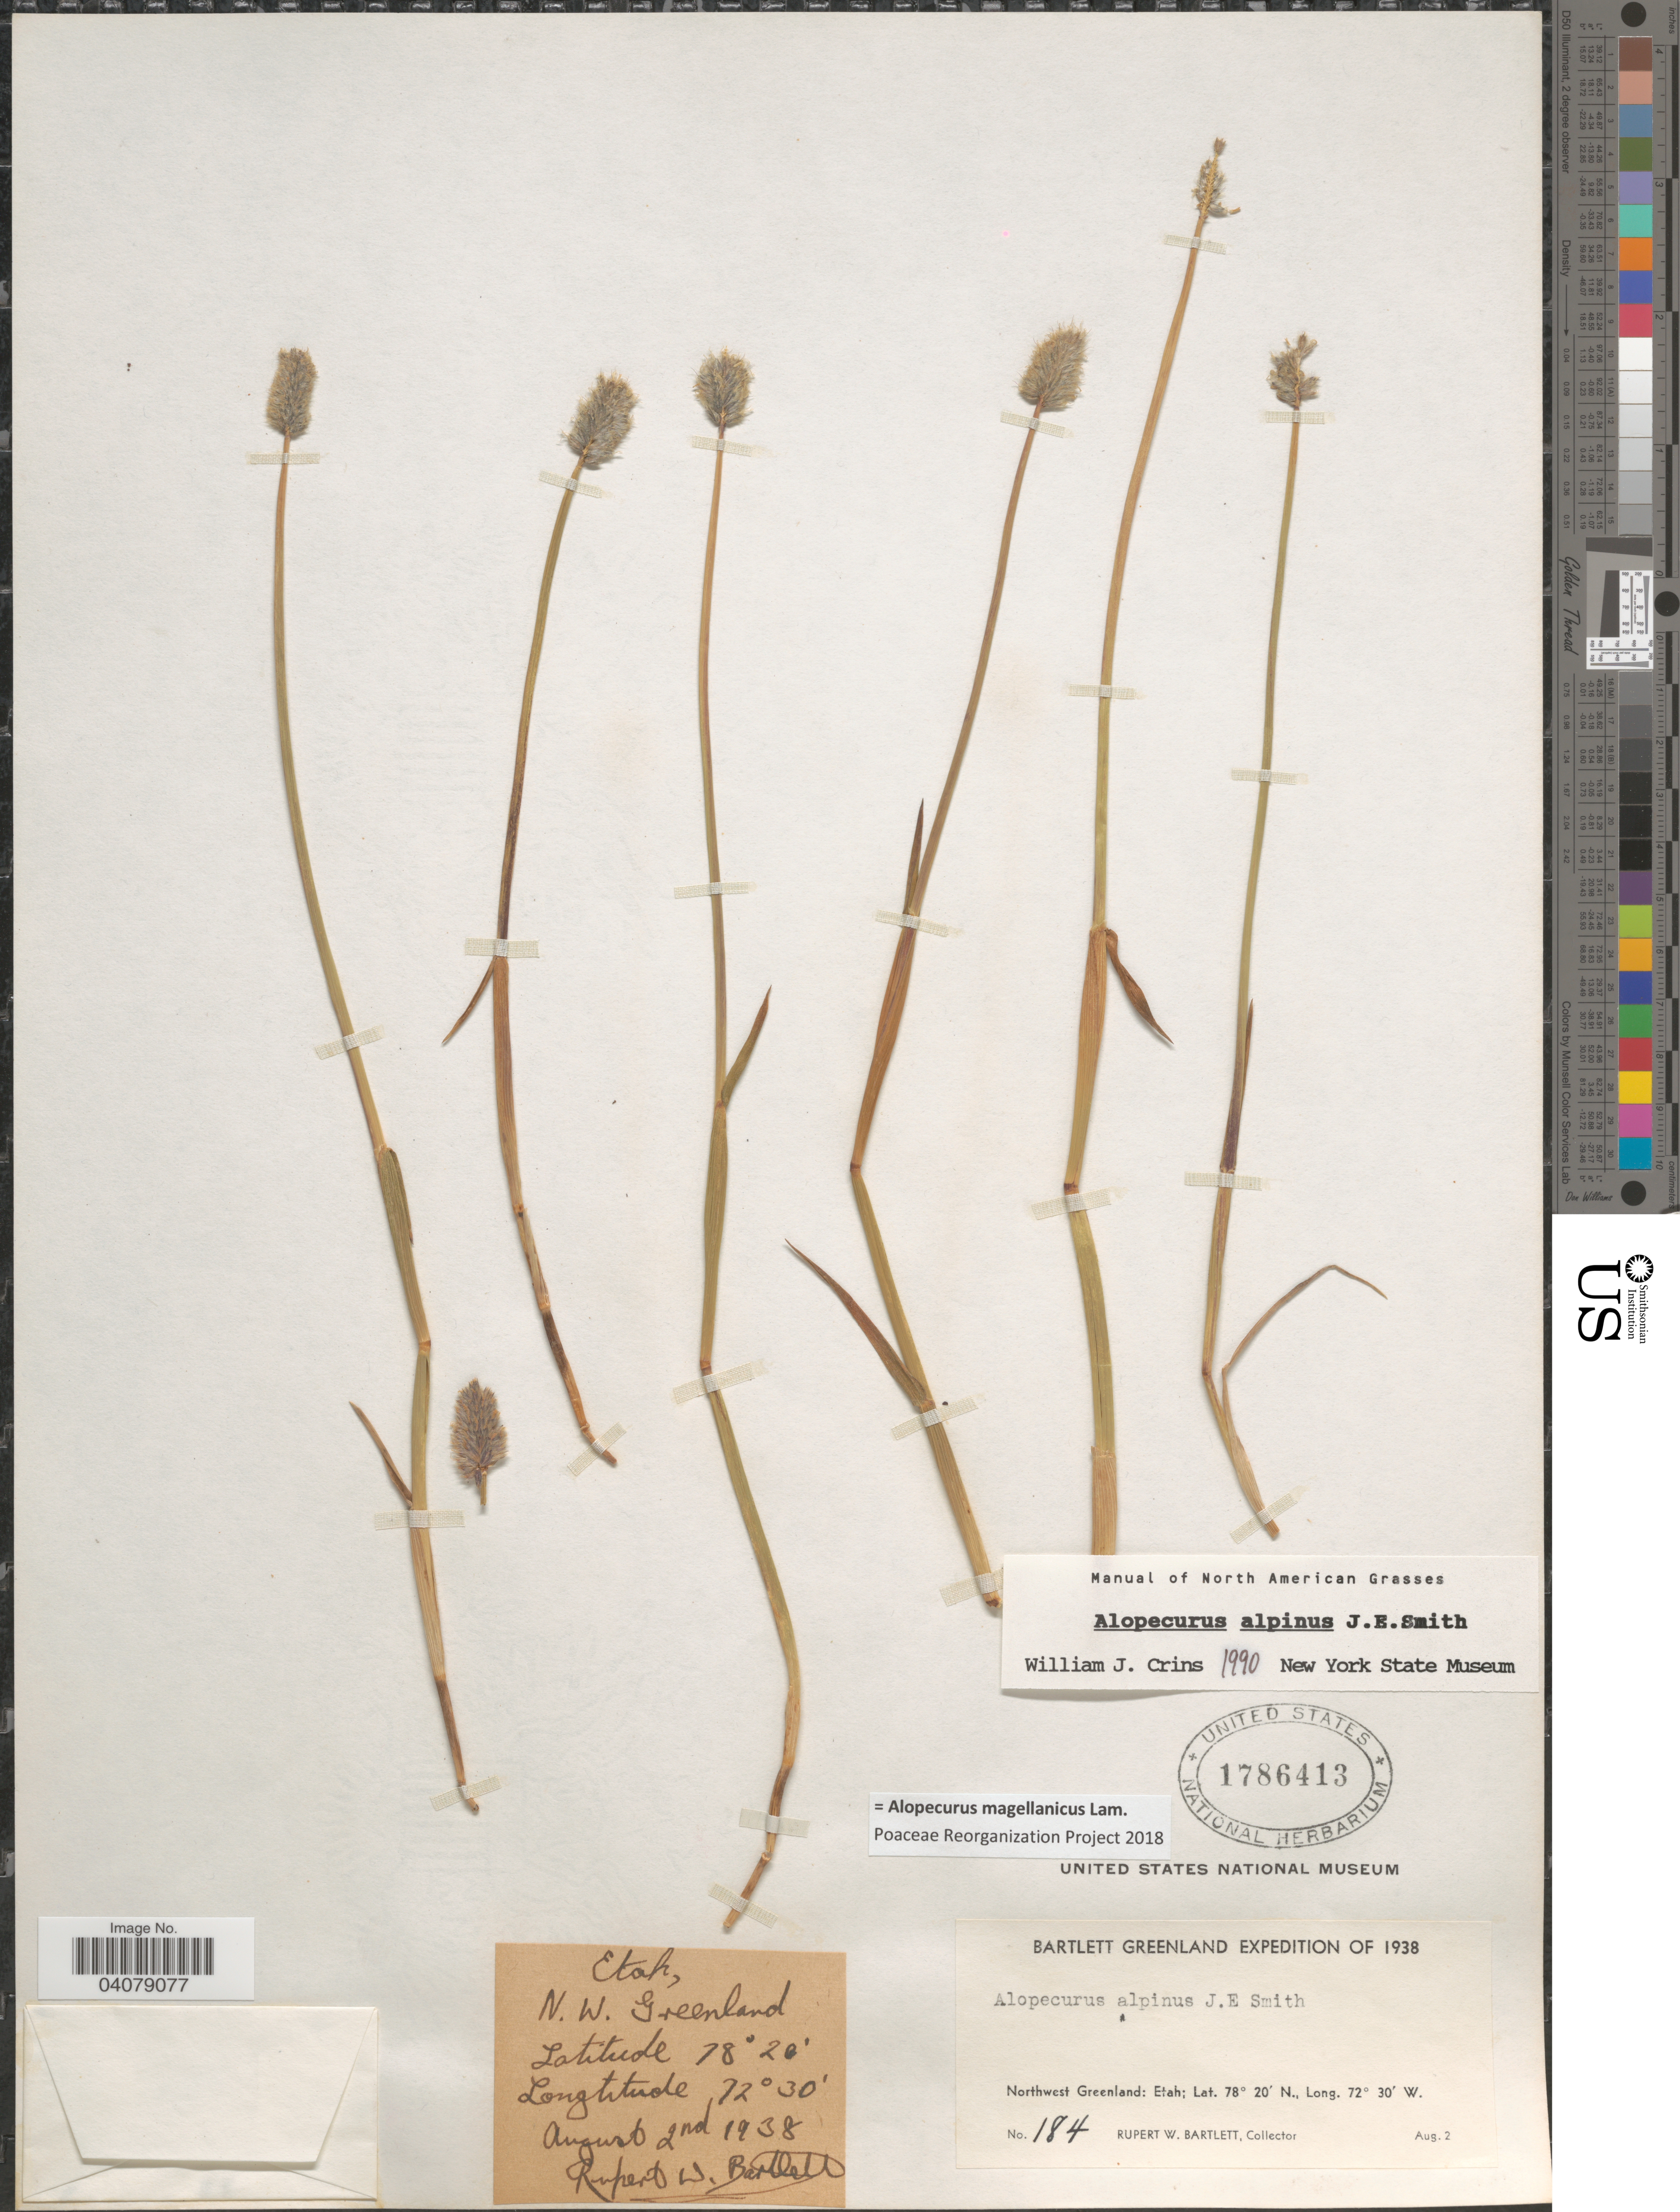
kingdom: Plantae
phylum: Tracheophyta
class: Liliopsida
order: Poales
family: Poaceae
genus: Alopecurus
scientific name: Alopecurus magellanicus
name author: Lam.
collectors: R. W. Bartlett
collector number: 184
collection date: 1938-08-02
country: Greenland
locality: Bartlett Greenland Expedition of 1938. Northwest Greenland: Etah.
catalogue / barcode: US 1786413